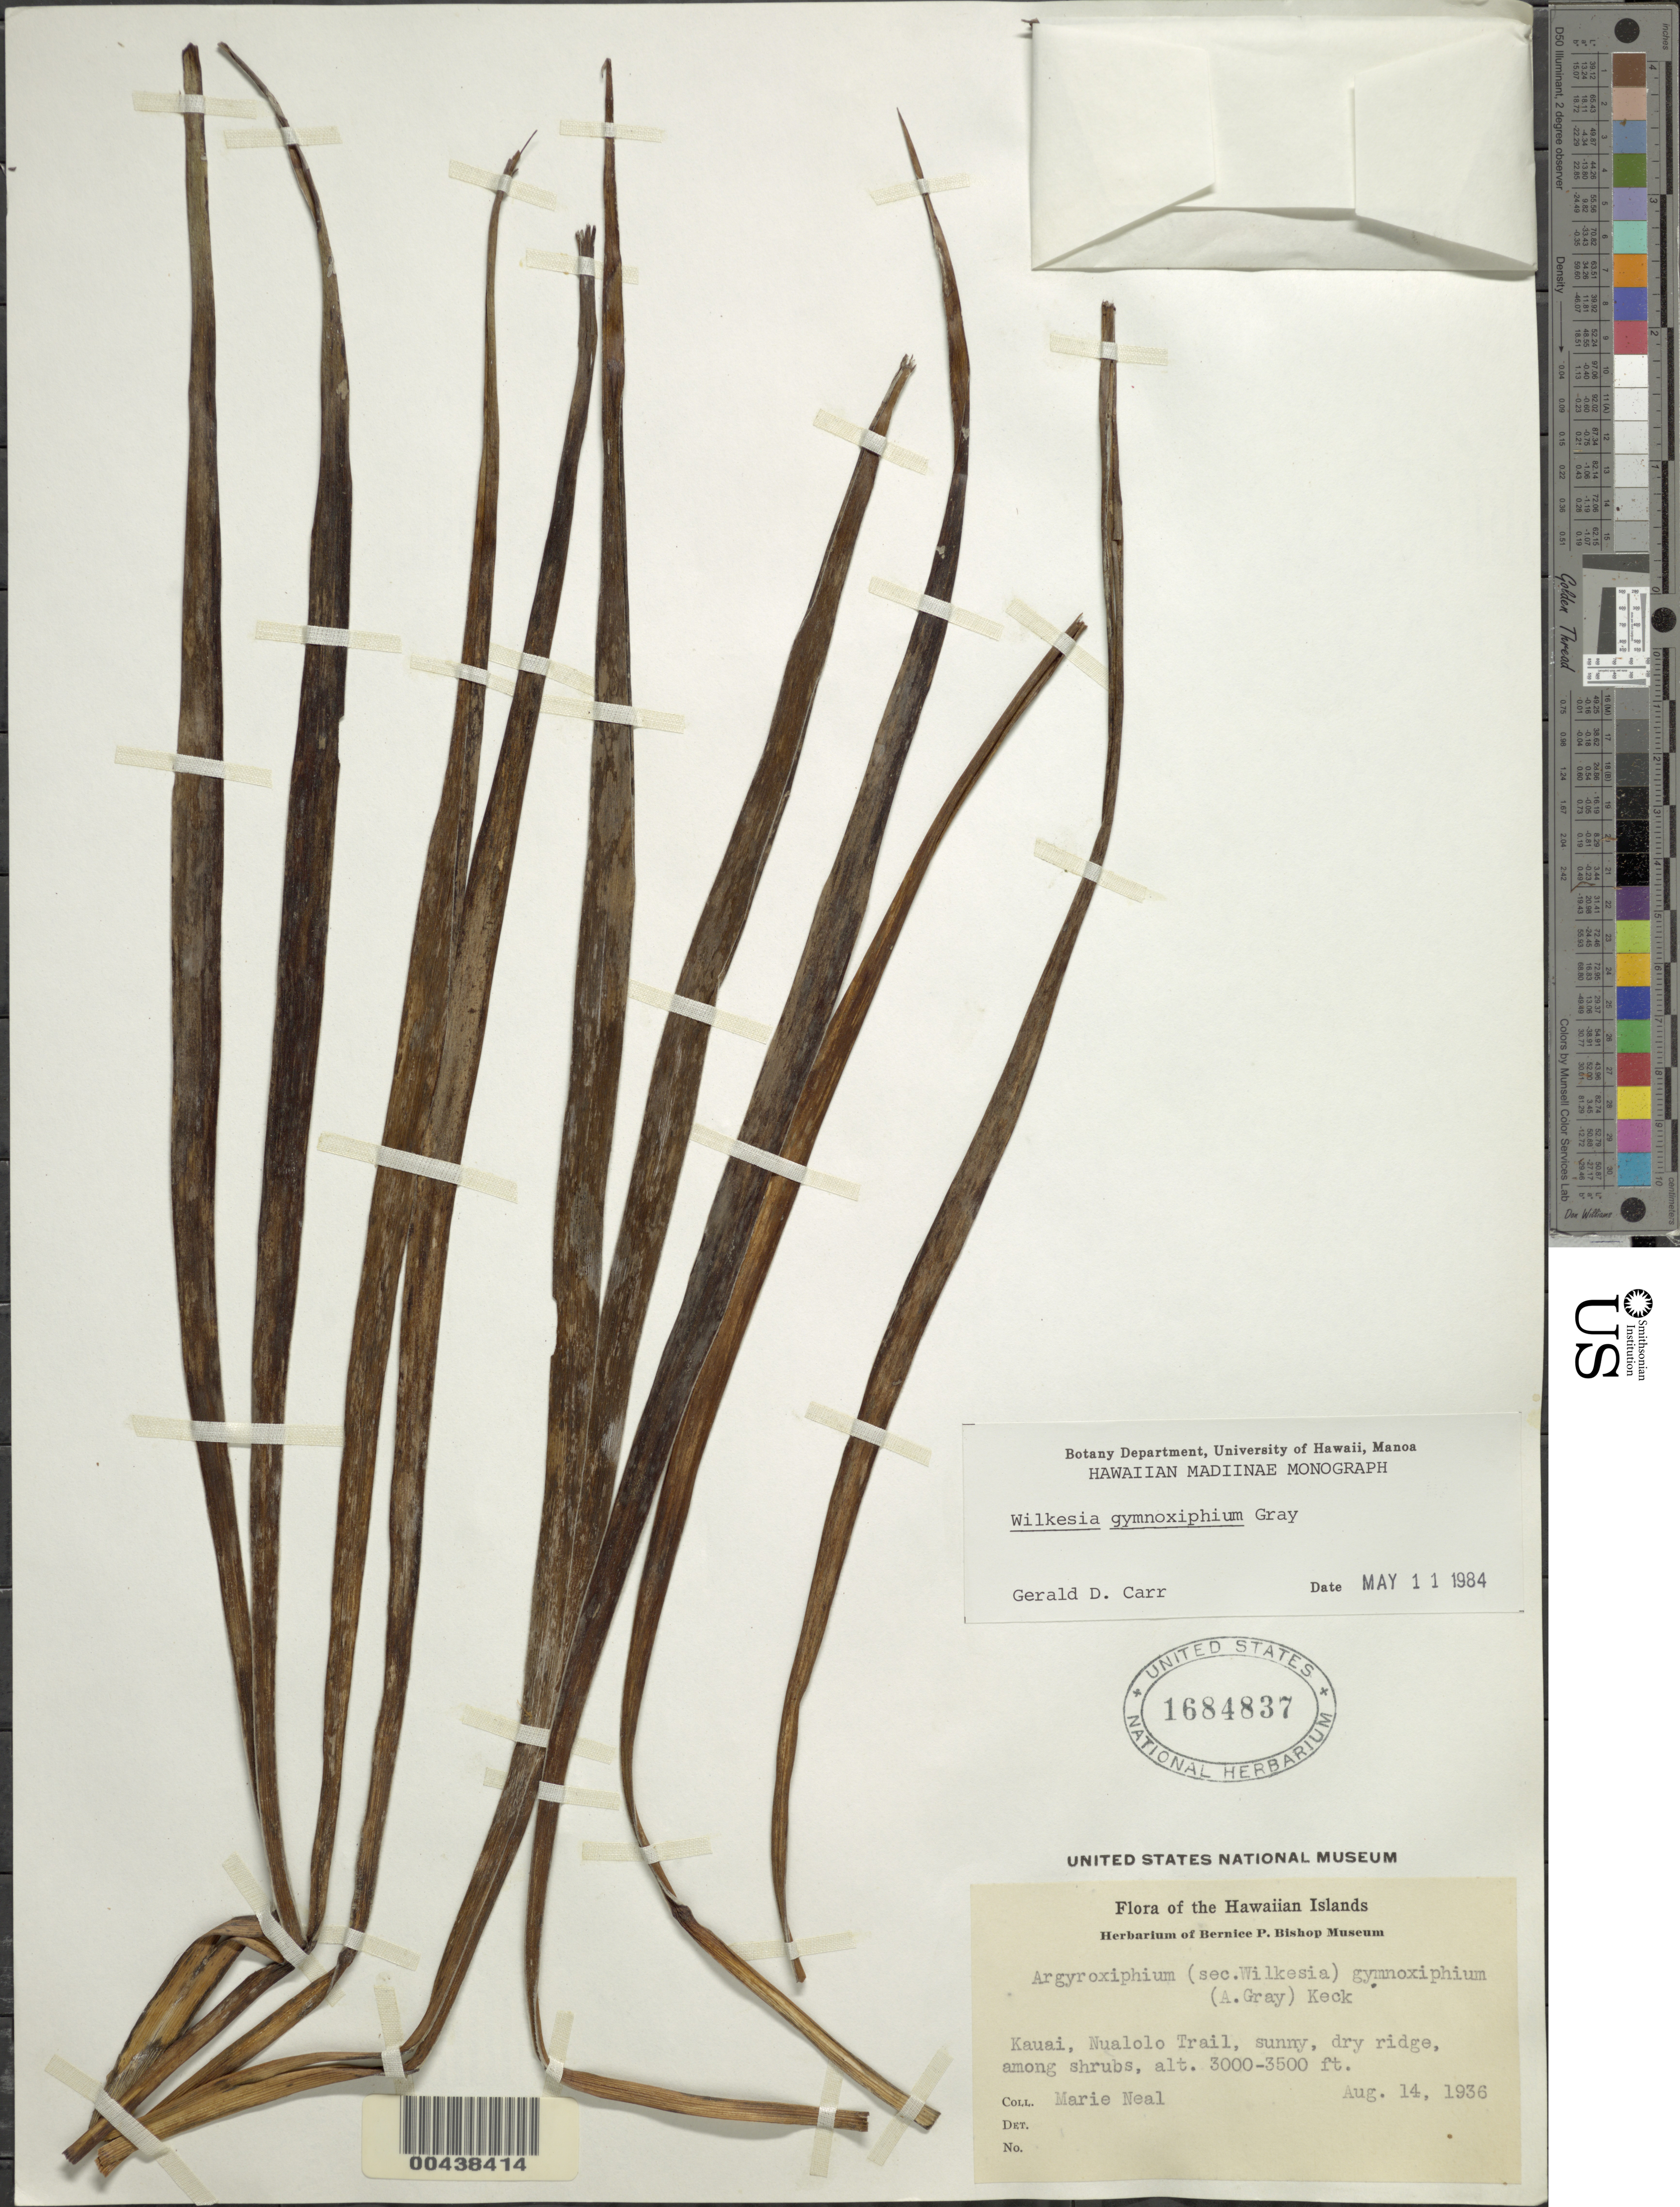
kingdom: Plantae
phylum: Tracheophyta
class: Magnoliopsida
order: Asterales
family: Asteraceae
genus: Wilkesia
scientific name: Wilkesia gymnoxiphium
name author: A. Gray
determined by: Carr, G. D.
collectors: W. Ning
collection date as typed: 14 Aug 1936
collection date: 1936-08-14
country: United States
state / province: Hawaii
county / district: Kauai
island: Kaua'i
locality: Nualolo Trail, ridge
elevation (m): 914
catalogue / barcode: US 1684837